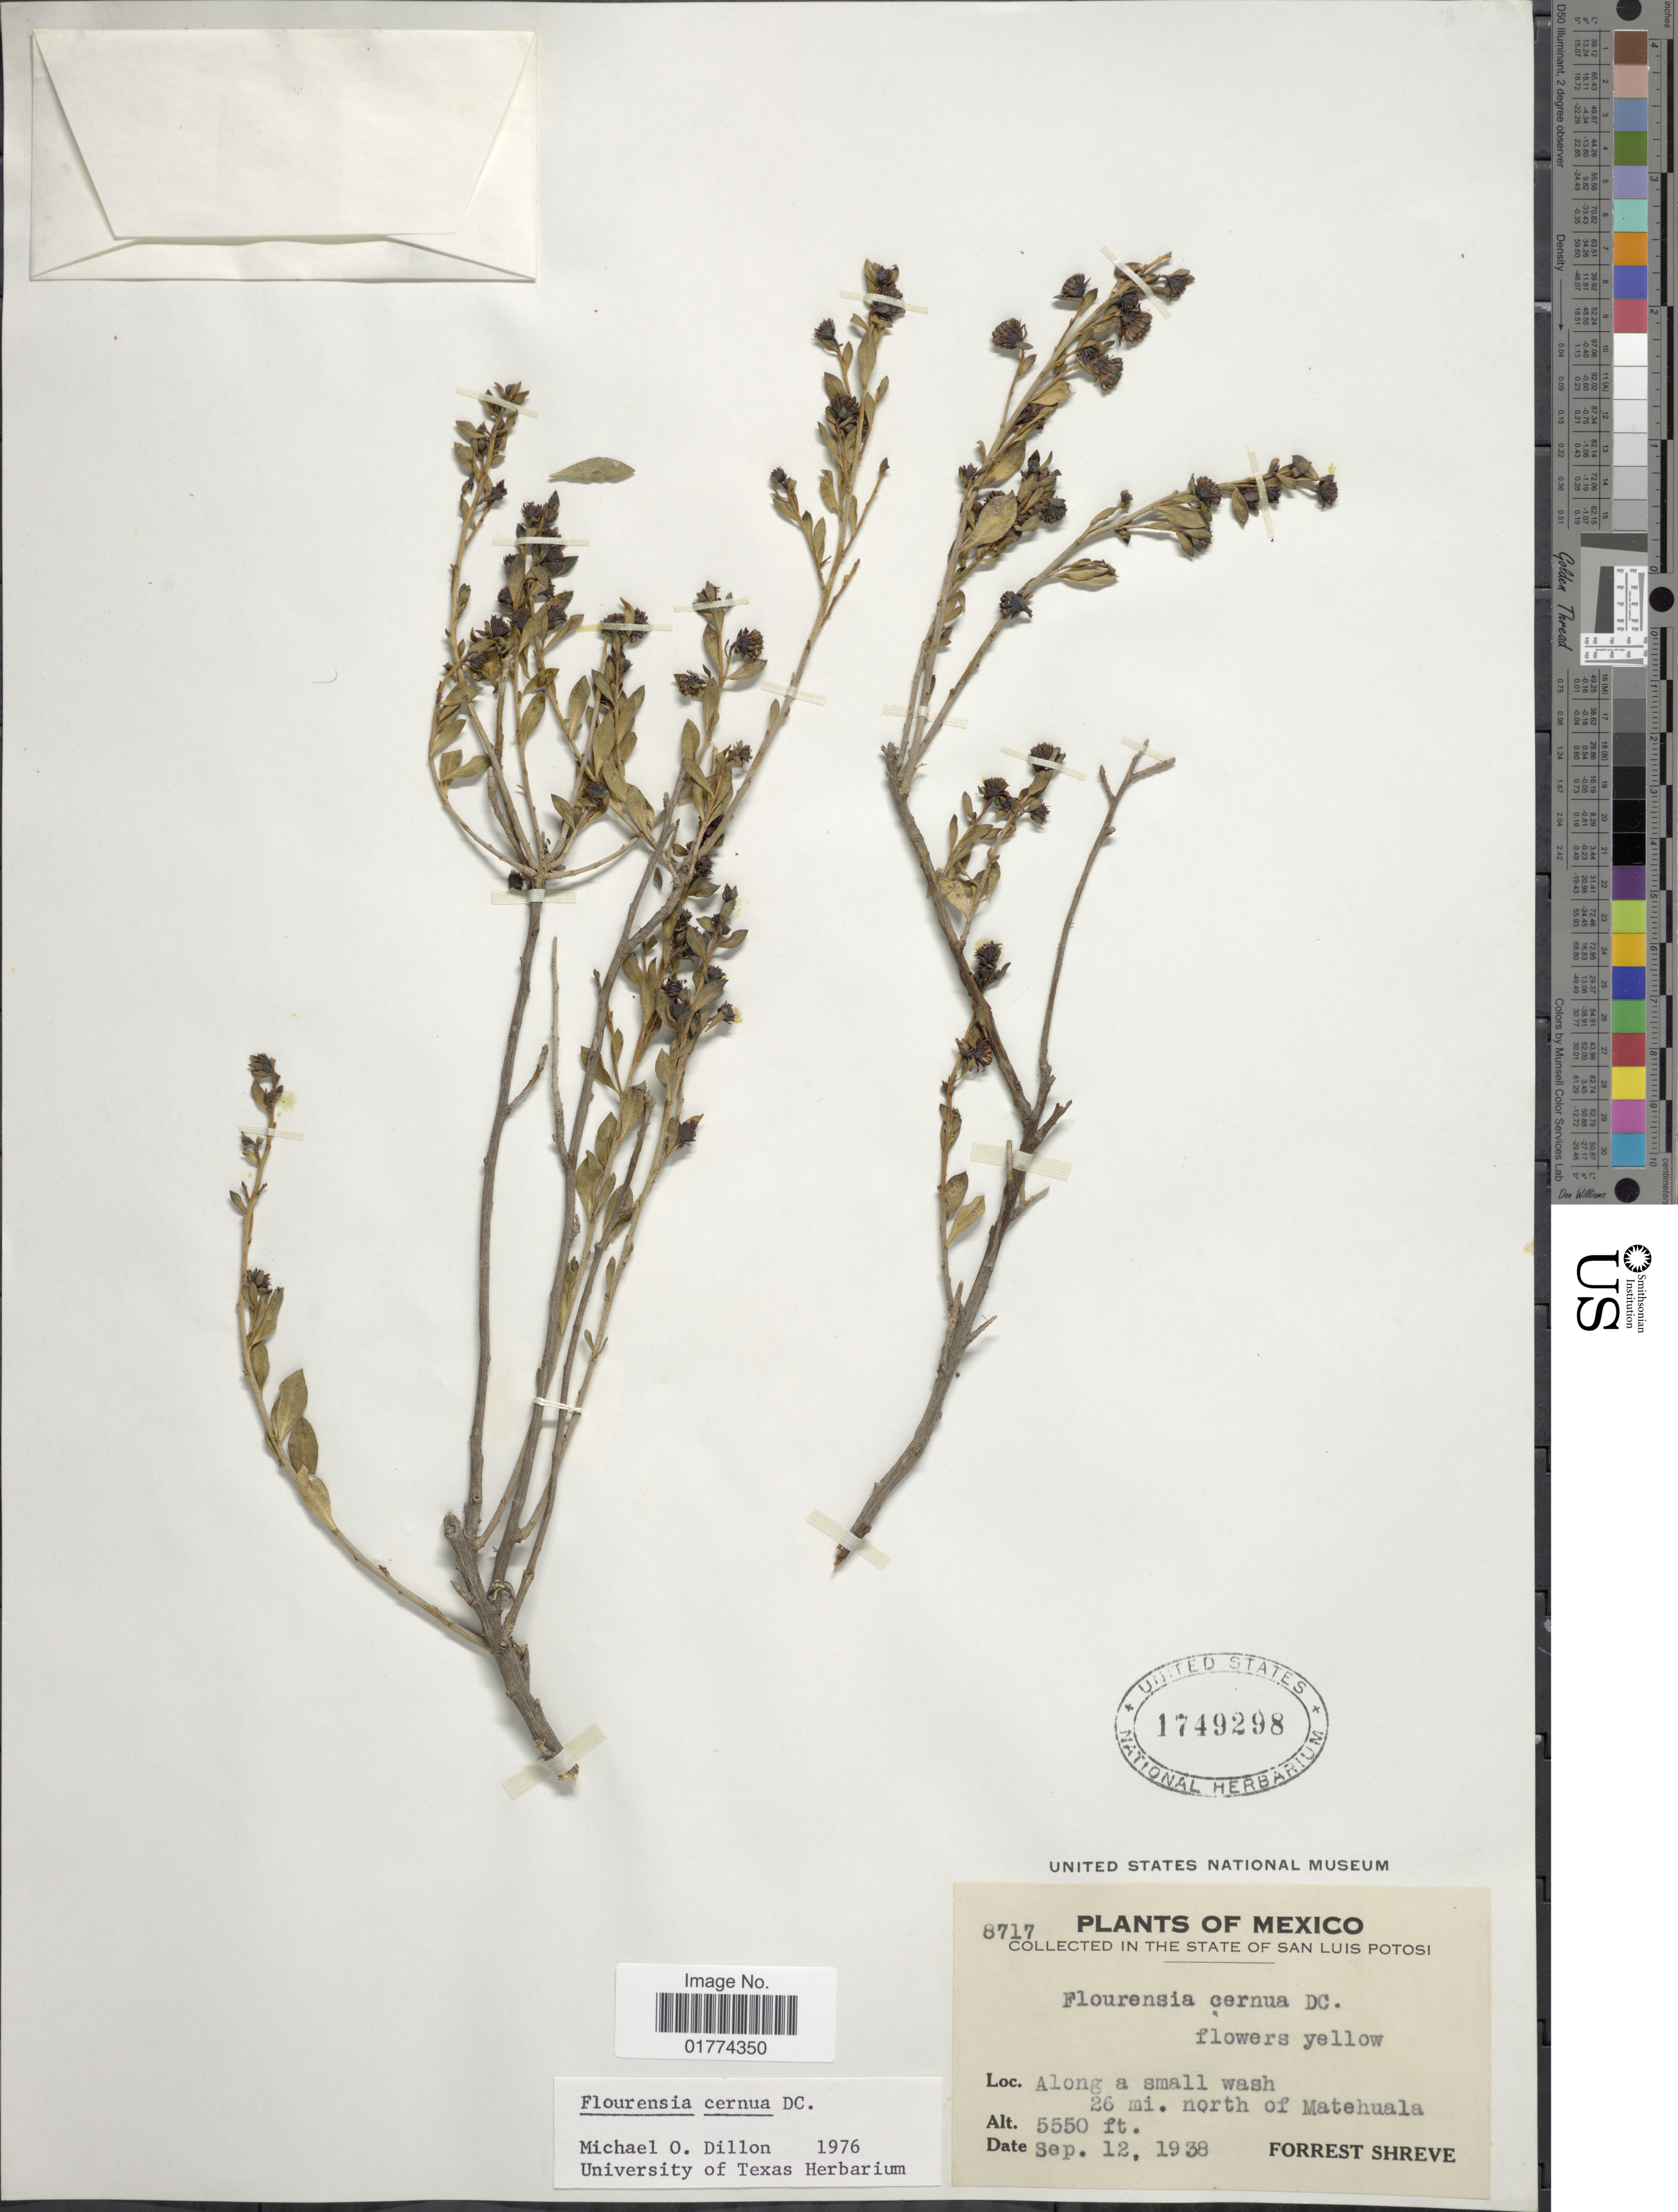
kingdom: Plantae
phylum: Tracheophyta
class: Magnoliopsida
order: Asterales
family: Asteraceae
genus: Flourensia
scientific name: Flourensia cernua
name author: DC.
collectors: F. Shreve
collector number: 8717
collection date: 1938-09-12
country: Mexico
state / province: San Luis Potosí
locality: Along a small wash 26 mi. north of Matehuala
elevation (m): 1692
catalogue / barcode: US 1749298